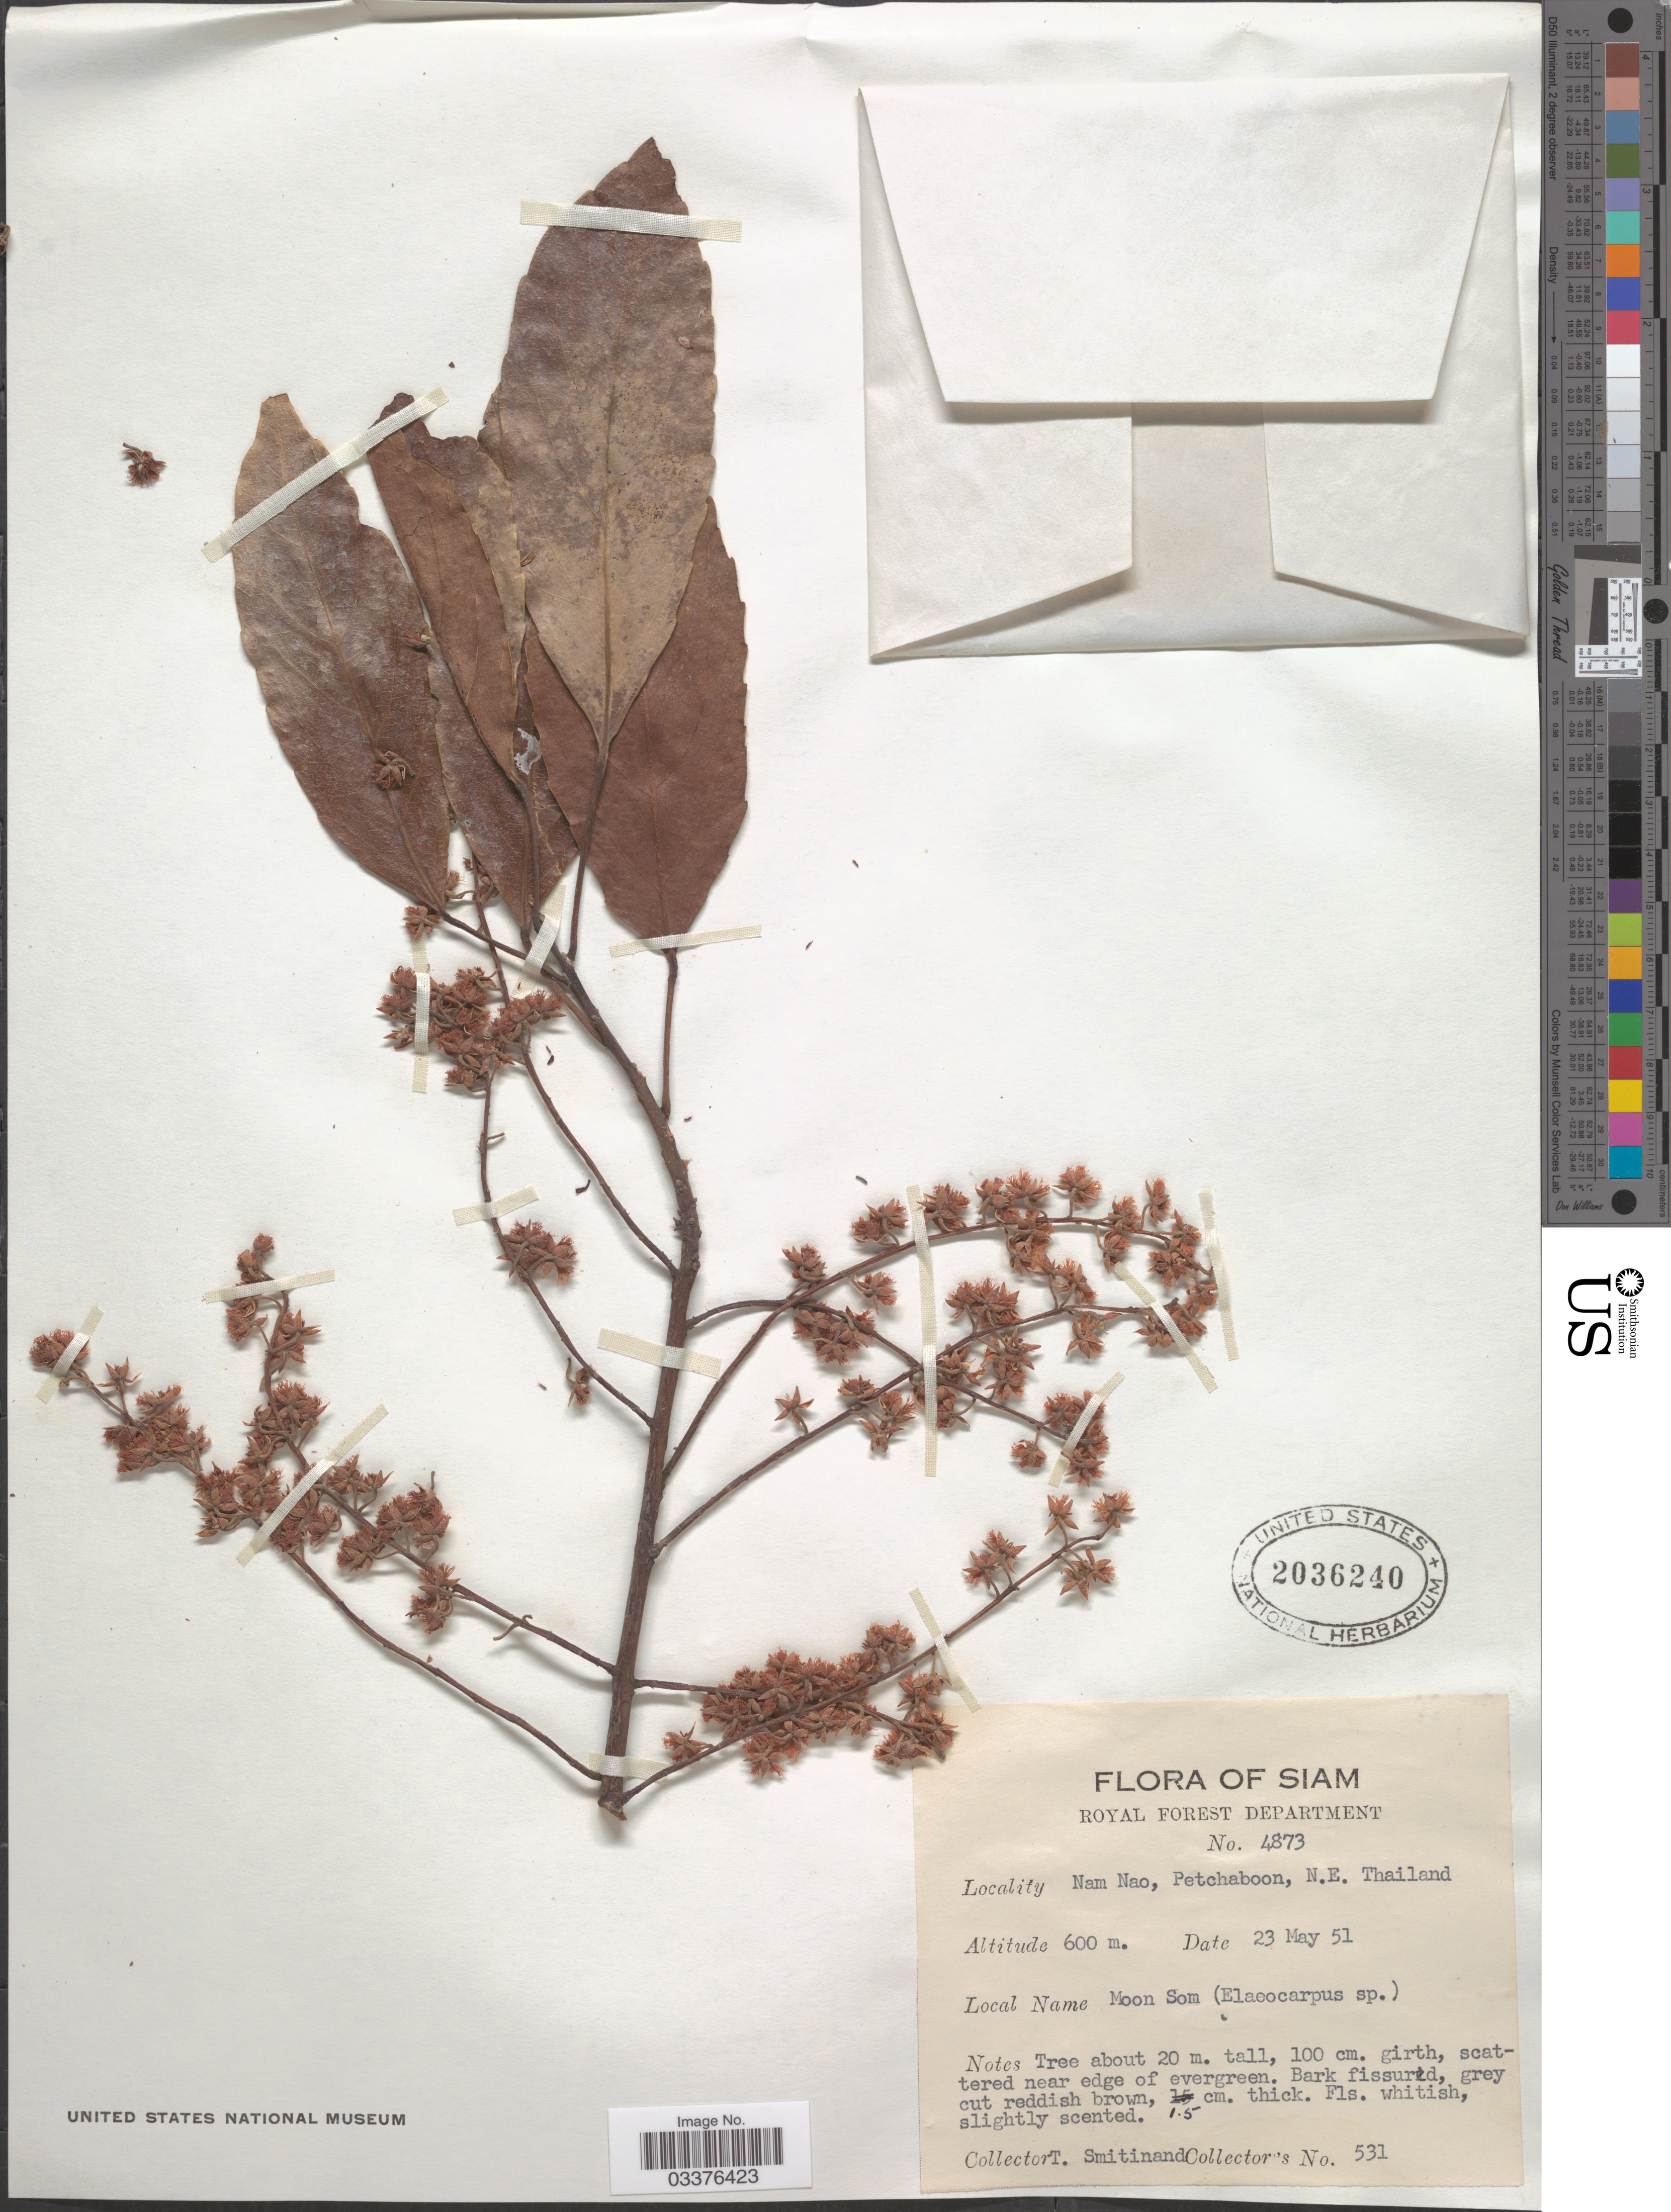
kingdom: Plantae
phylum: Tracheophyta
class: Magnoliopsida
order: Oxalidales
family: Elaeocarpaceae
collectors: T. Smitinand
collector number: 531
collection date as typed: Transcribed d/m/y: 23/5/51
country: Thailand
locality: Siam. Nam Nao, Petchaboon, N.E. Thailand.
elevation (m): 600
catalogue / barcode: US 2036240